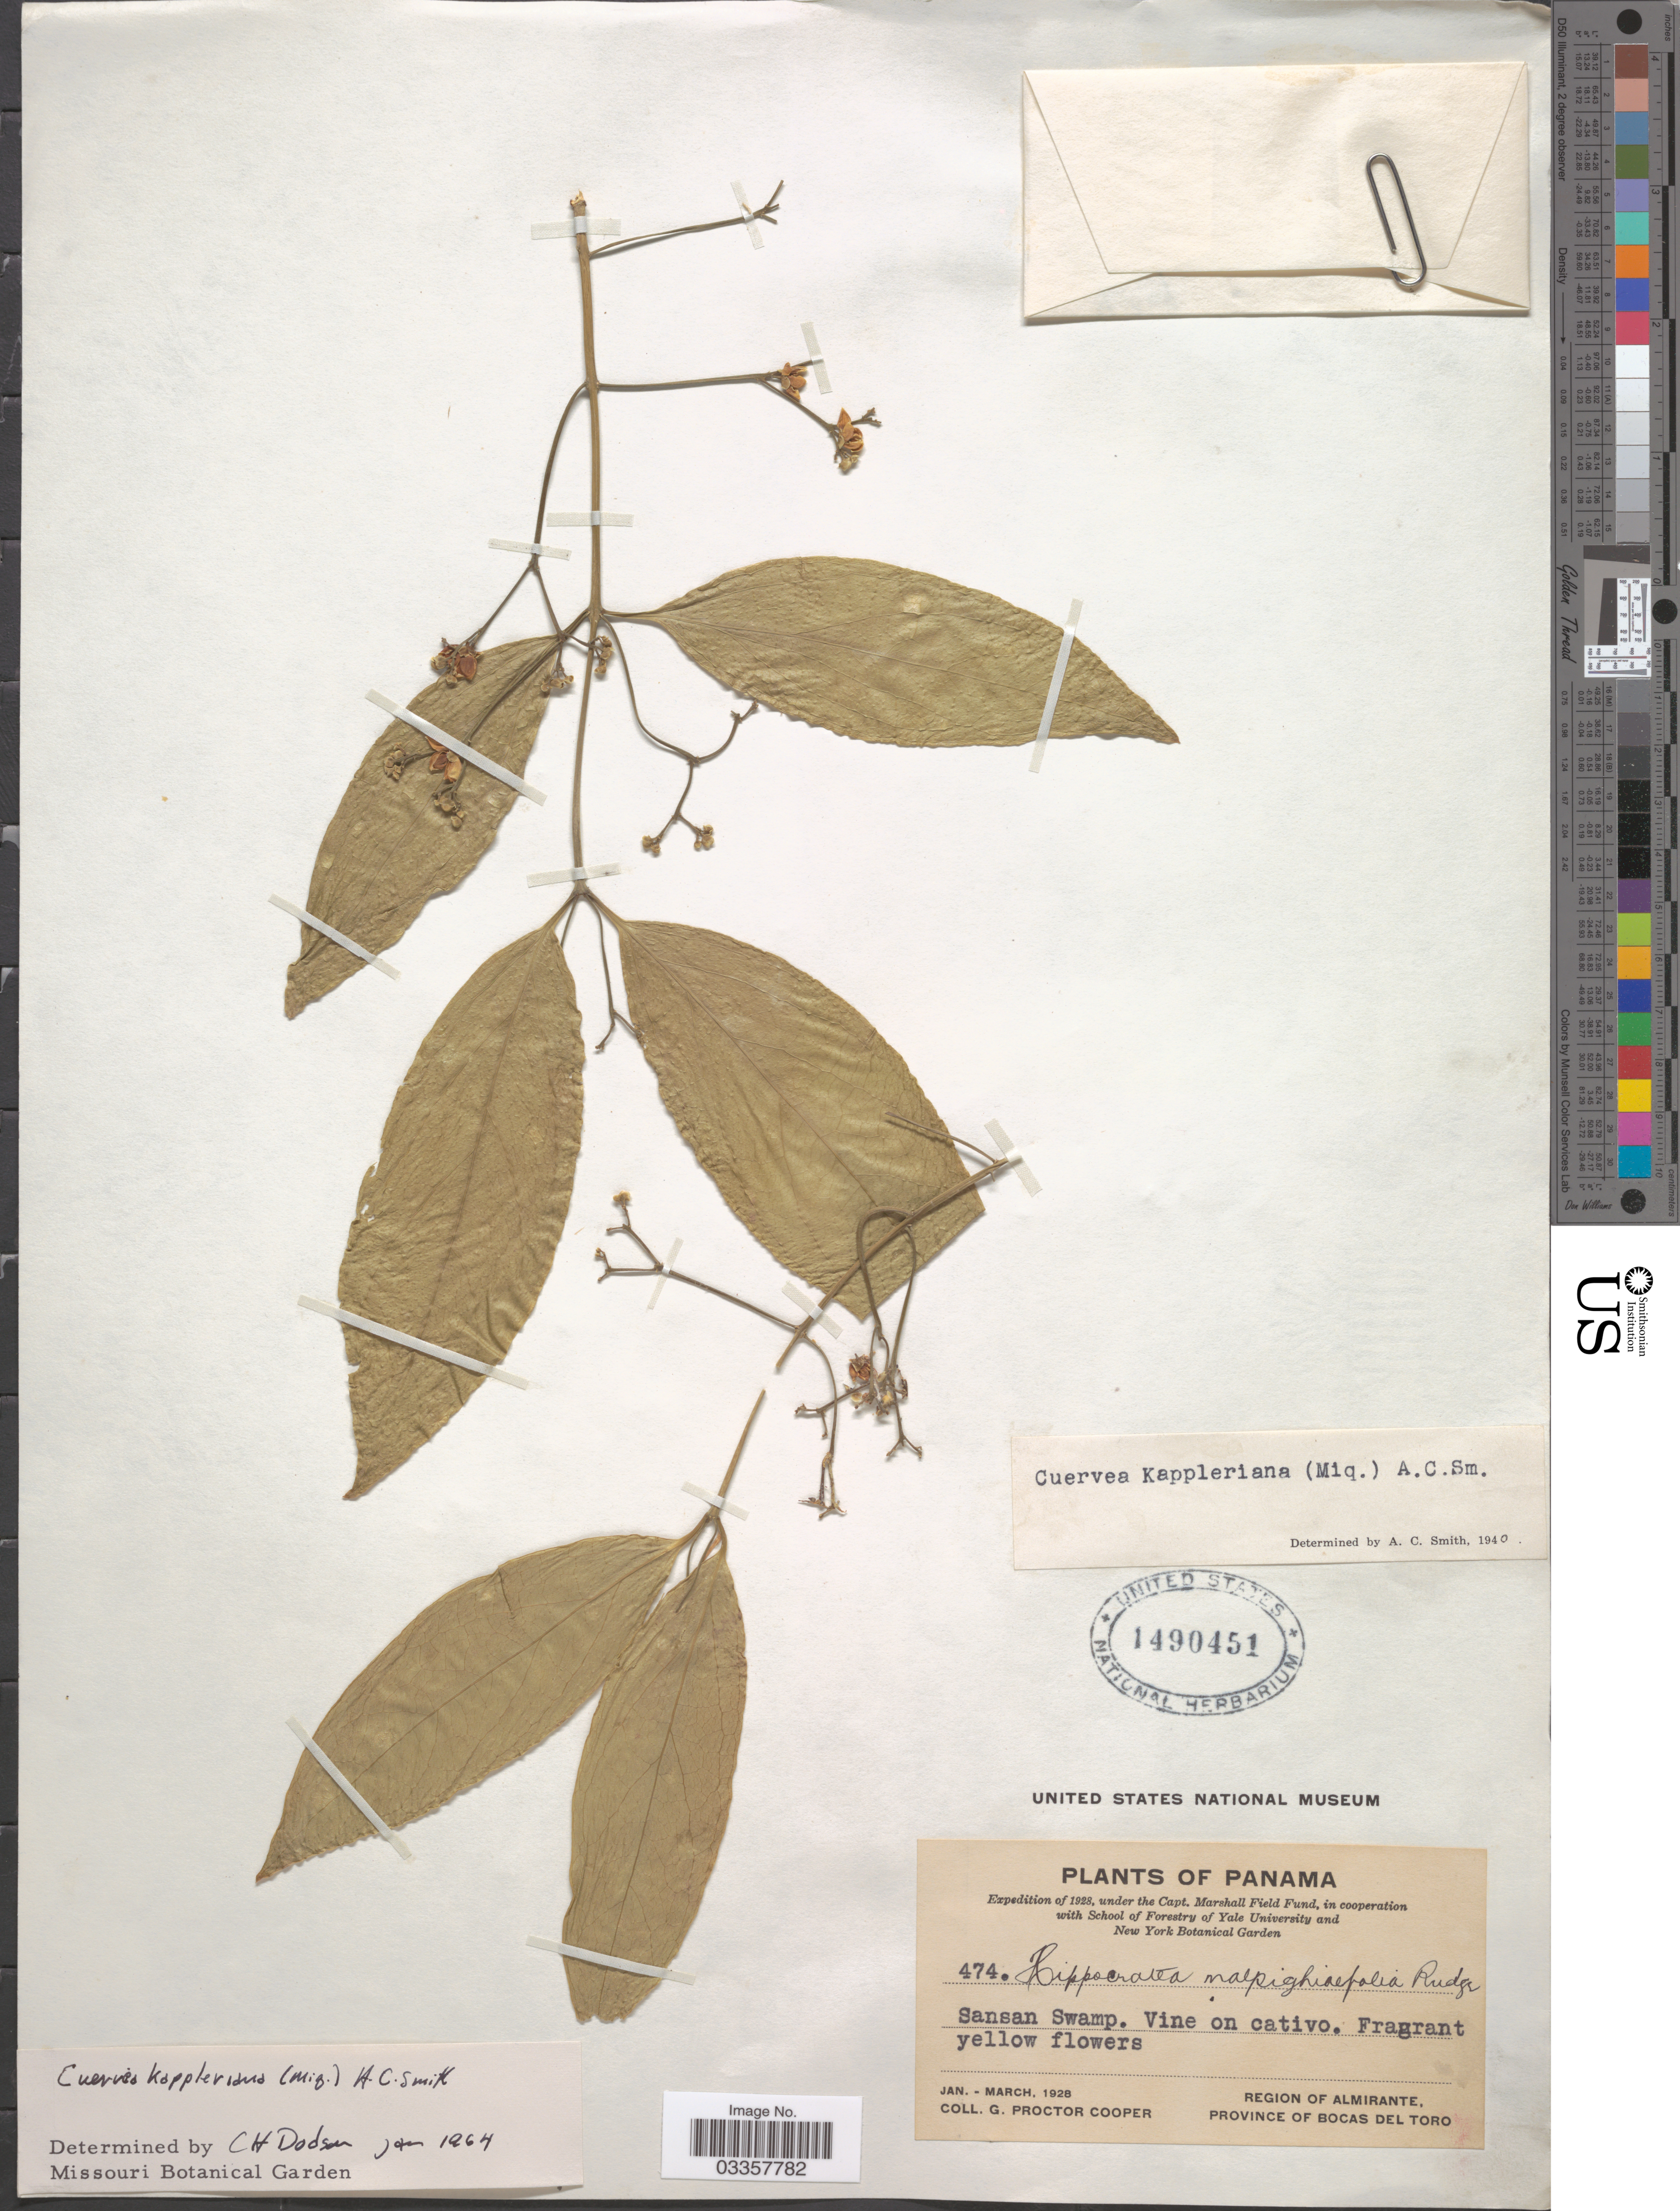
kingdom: Plantae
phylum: Tracheophyta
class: Magnoliopsida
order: Celastrales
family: Celastraceae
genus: Cuervea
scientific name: Cuervea kappleriana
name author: (Miq.) A.C. Sm.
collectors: G. Cooper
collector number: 474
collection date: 1928-01/1928-03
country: Panama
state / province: Bocas del Toro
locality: Region of Almirante.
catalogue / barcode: US 1490451